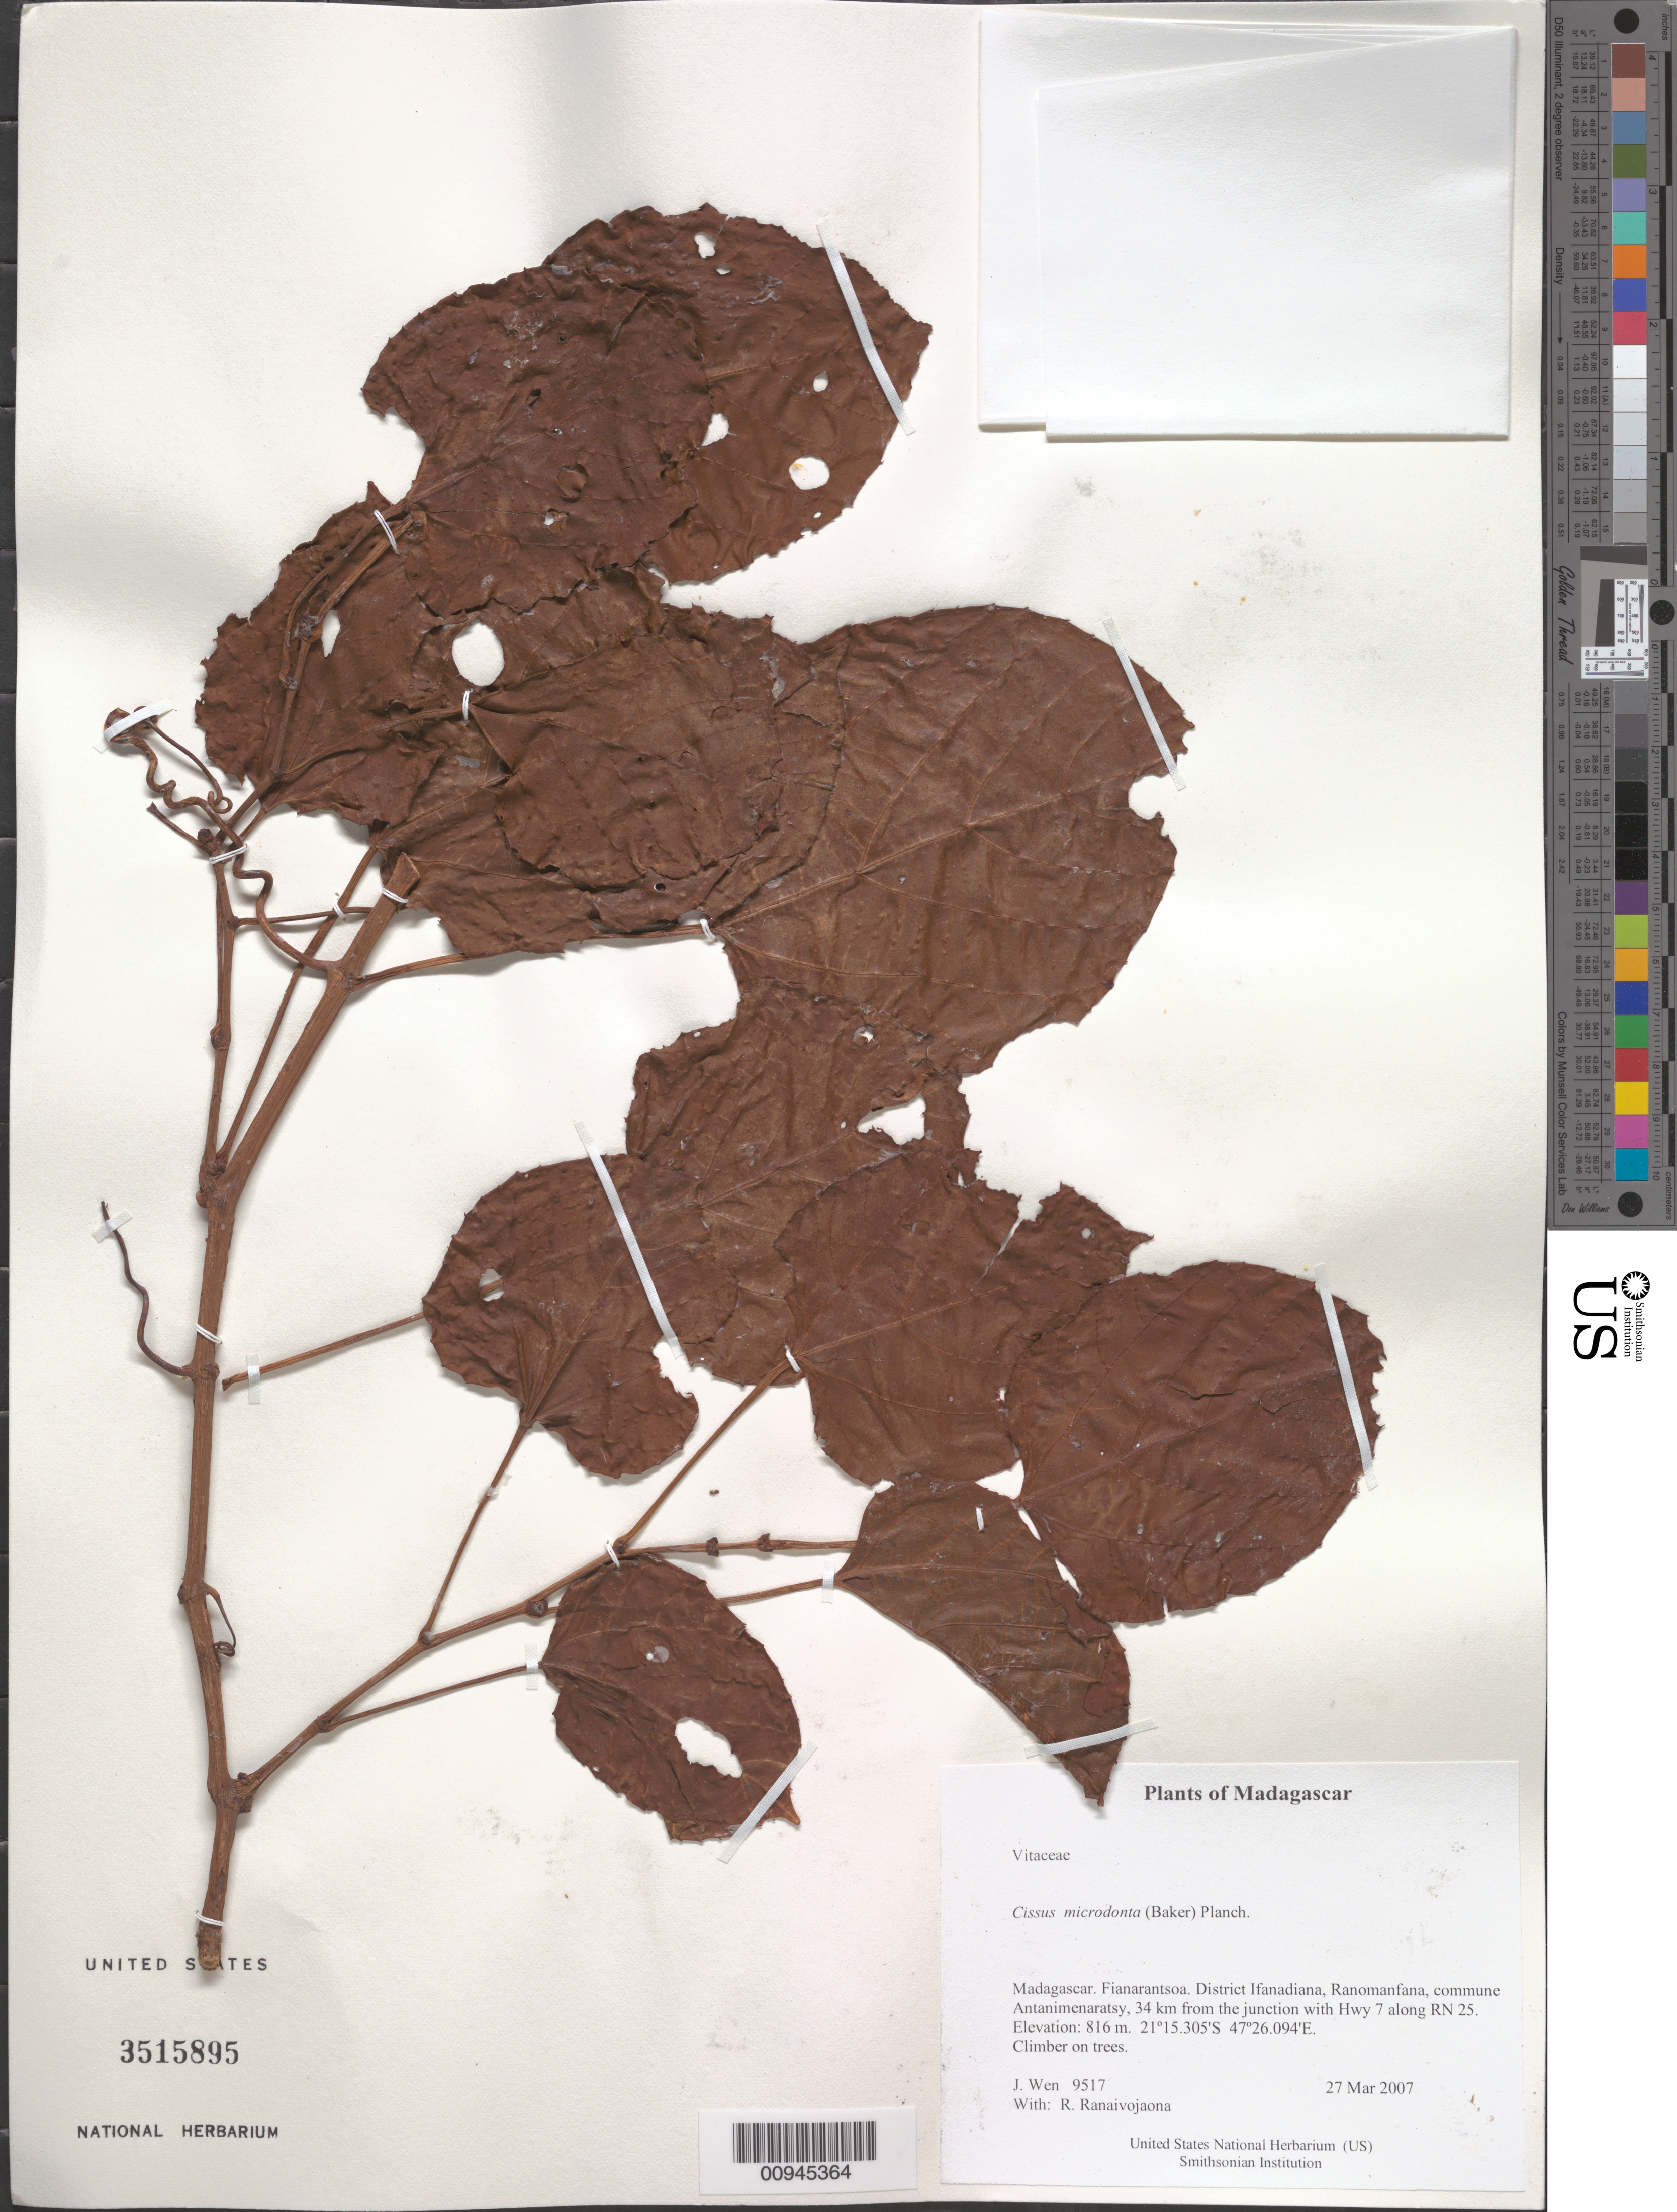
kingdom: Plantae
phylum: Tracheophyta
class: Magnoliopsida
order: Vitales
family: Vitaceae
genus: Cissus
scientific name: Cissus microdonta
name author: Planch.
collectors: J. Wen & R. Ranaivojaona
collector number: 9517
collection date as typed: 27 Mar 2007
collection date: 2007-03-27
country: Madagascar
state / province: Vatovavy Fitovinany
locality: District Ifanadiana, Ranomanfana, commune Antanimenaratsy, 34 km from the junction with Hwy 7 along RN 25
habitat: On trees.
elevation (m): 816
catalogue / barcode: US 3515895